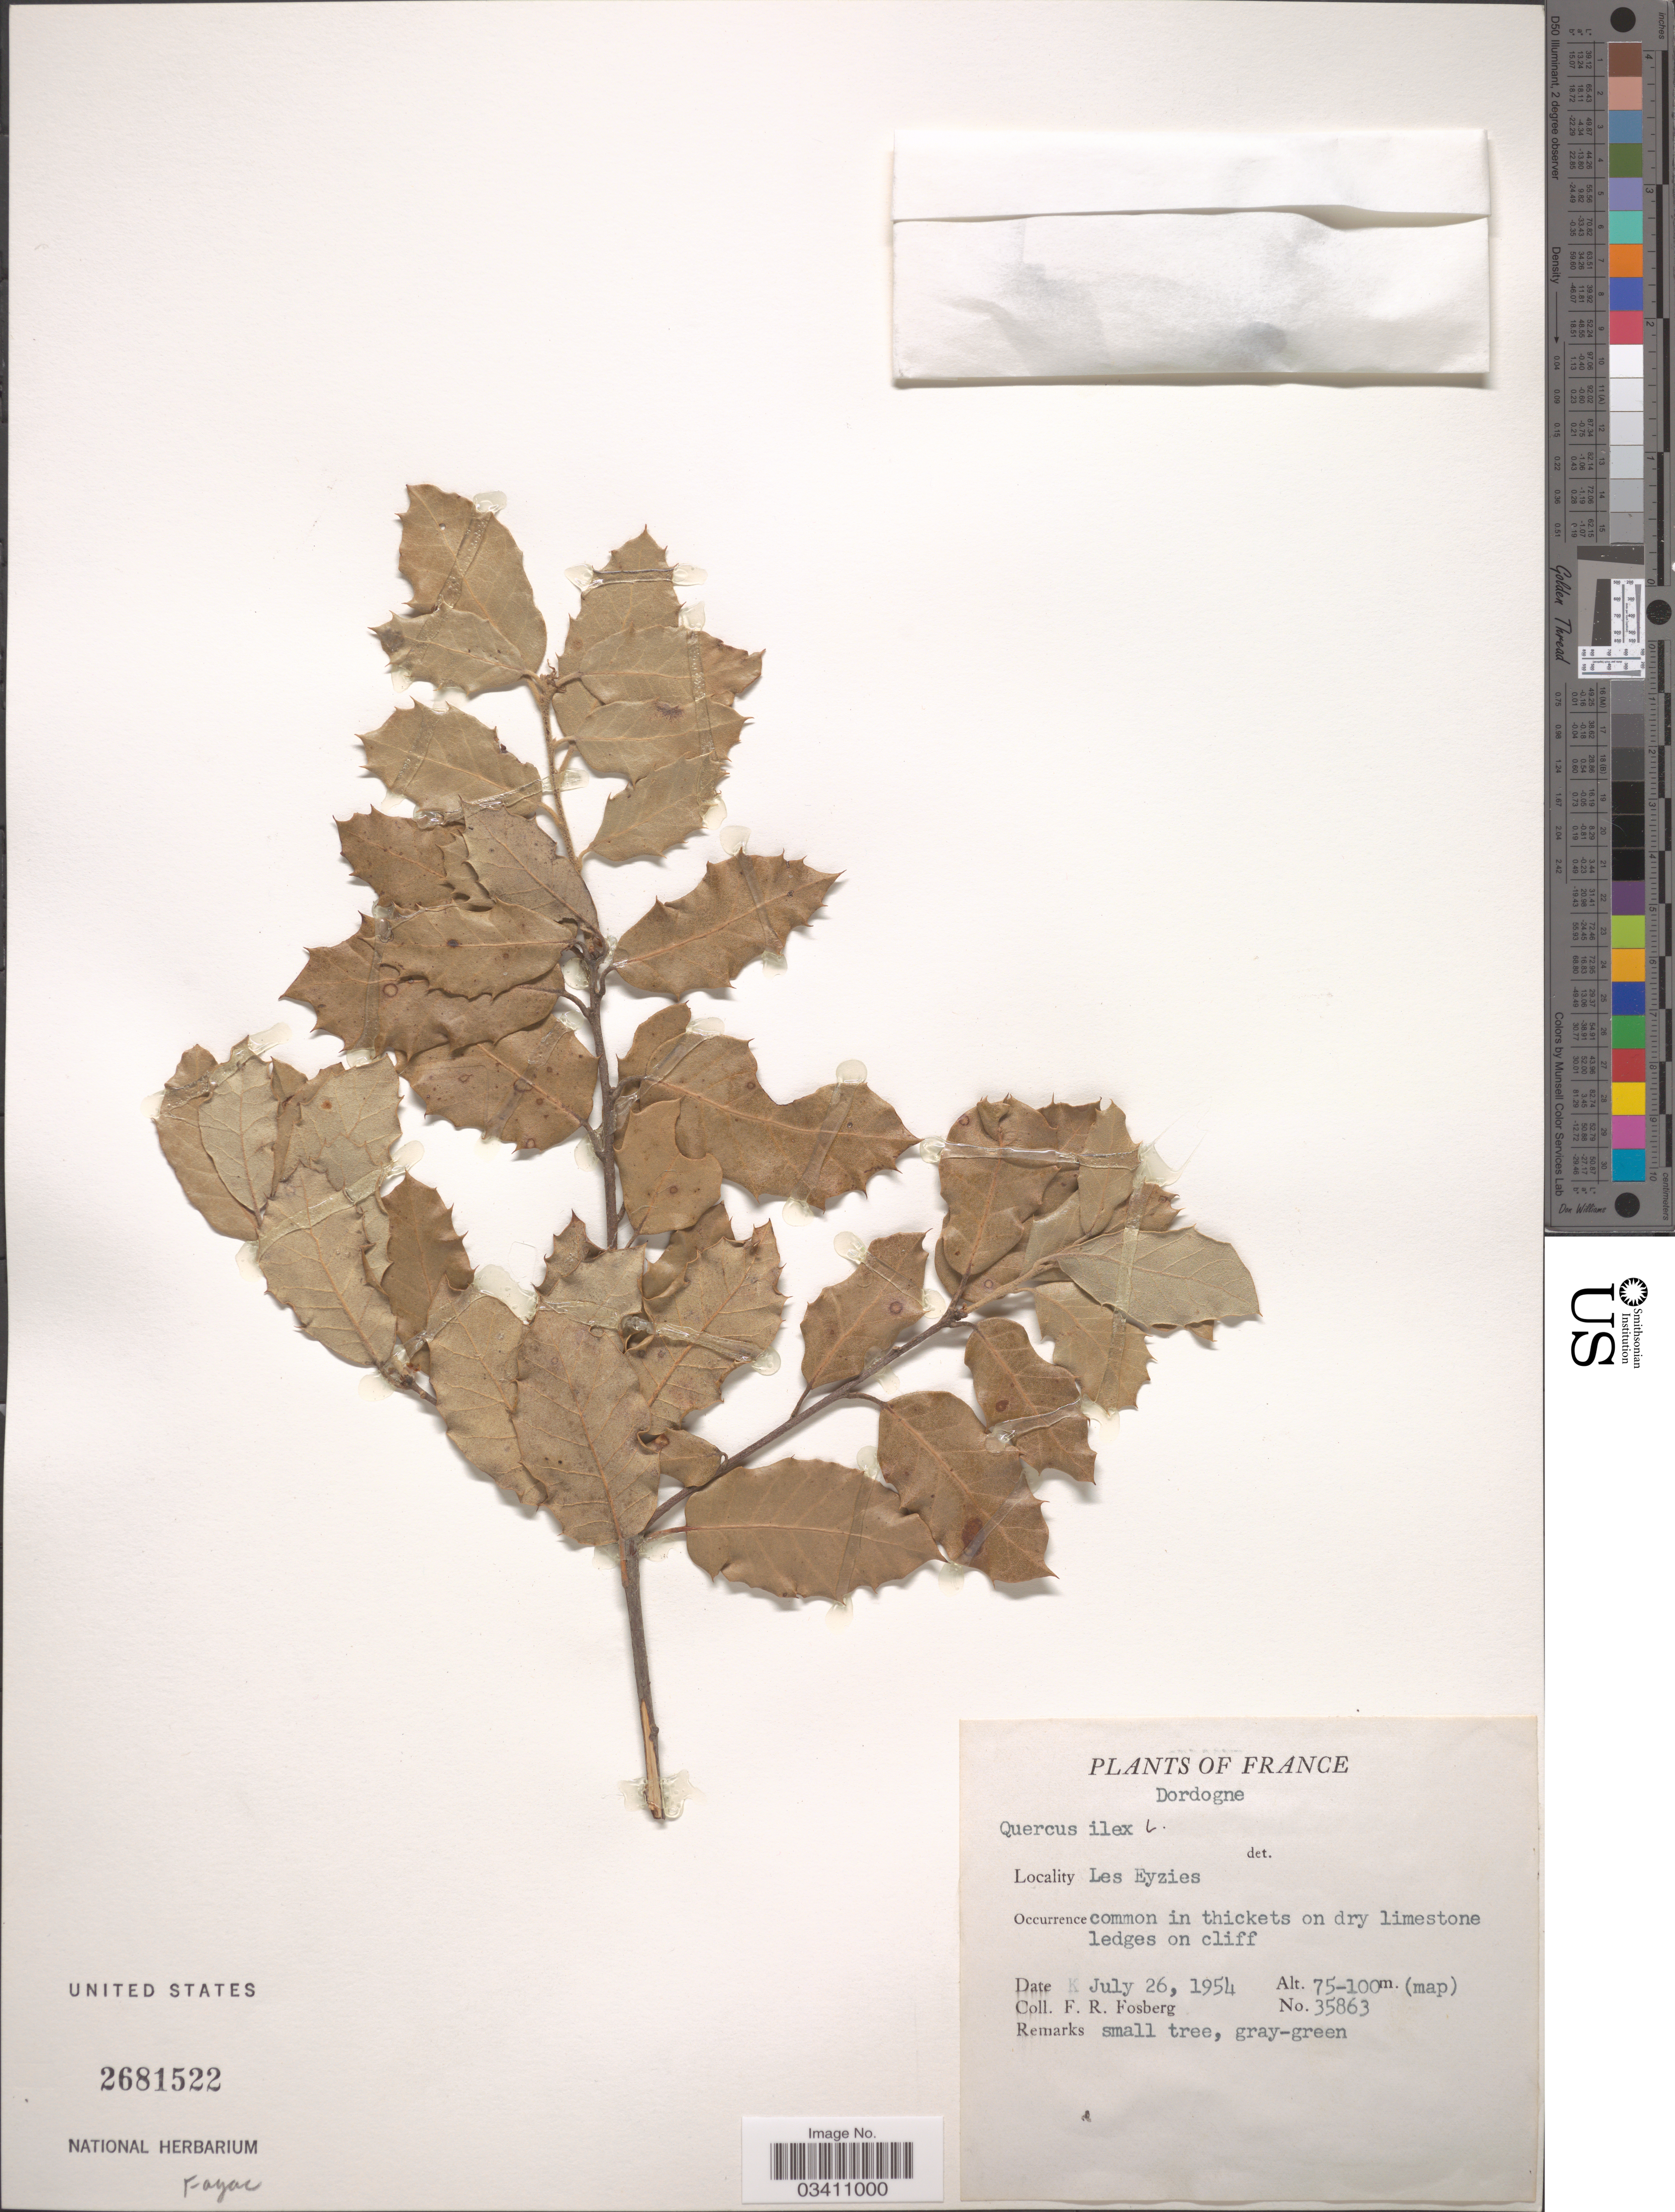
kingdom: Plantae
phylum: Tracheophyta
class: Magnoliopsida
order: Fagales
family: Fagaceae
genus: Quercus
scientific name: Quercus ilex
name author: Lour.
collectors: F. R. Fosberg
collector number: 35863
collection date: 1954-07-26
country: France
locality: Dordogne. Les Eyzies.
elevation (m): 75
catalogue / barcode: US 2681522